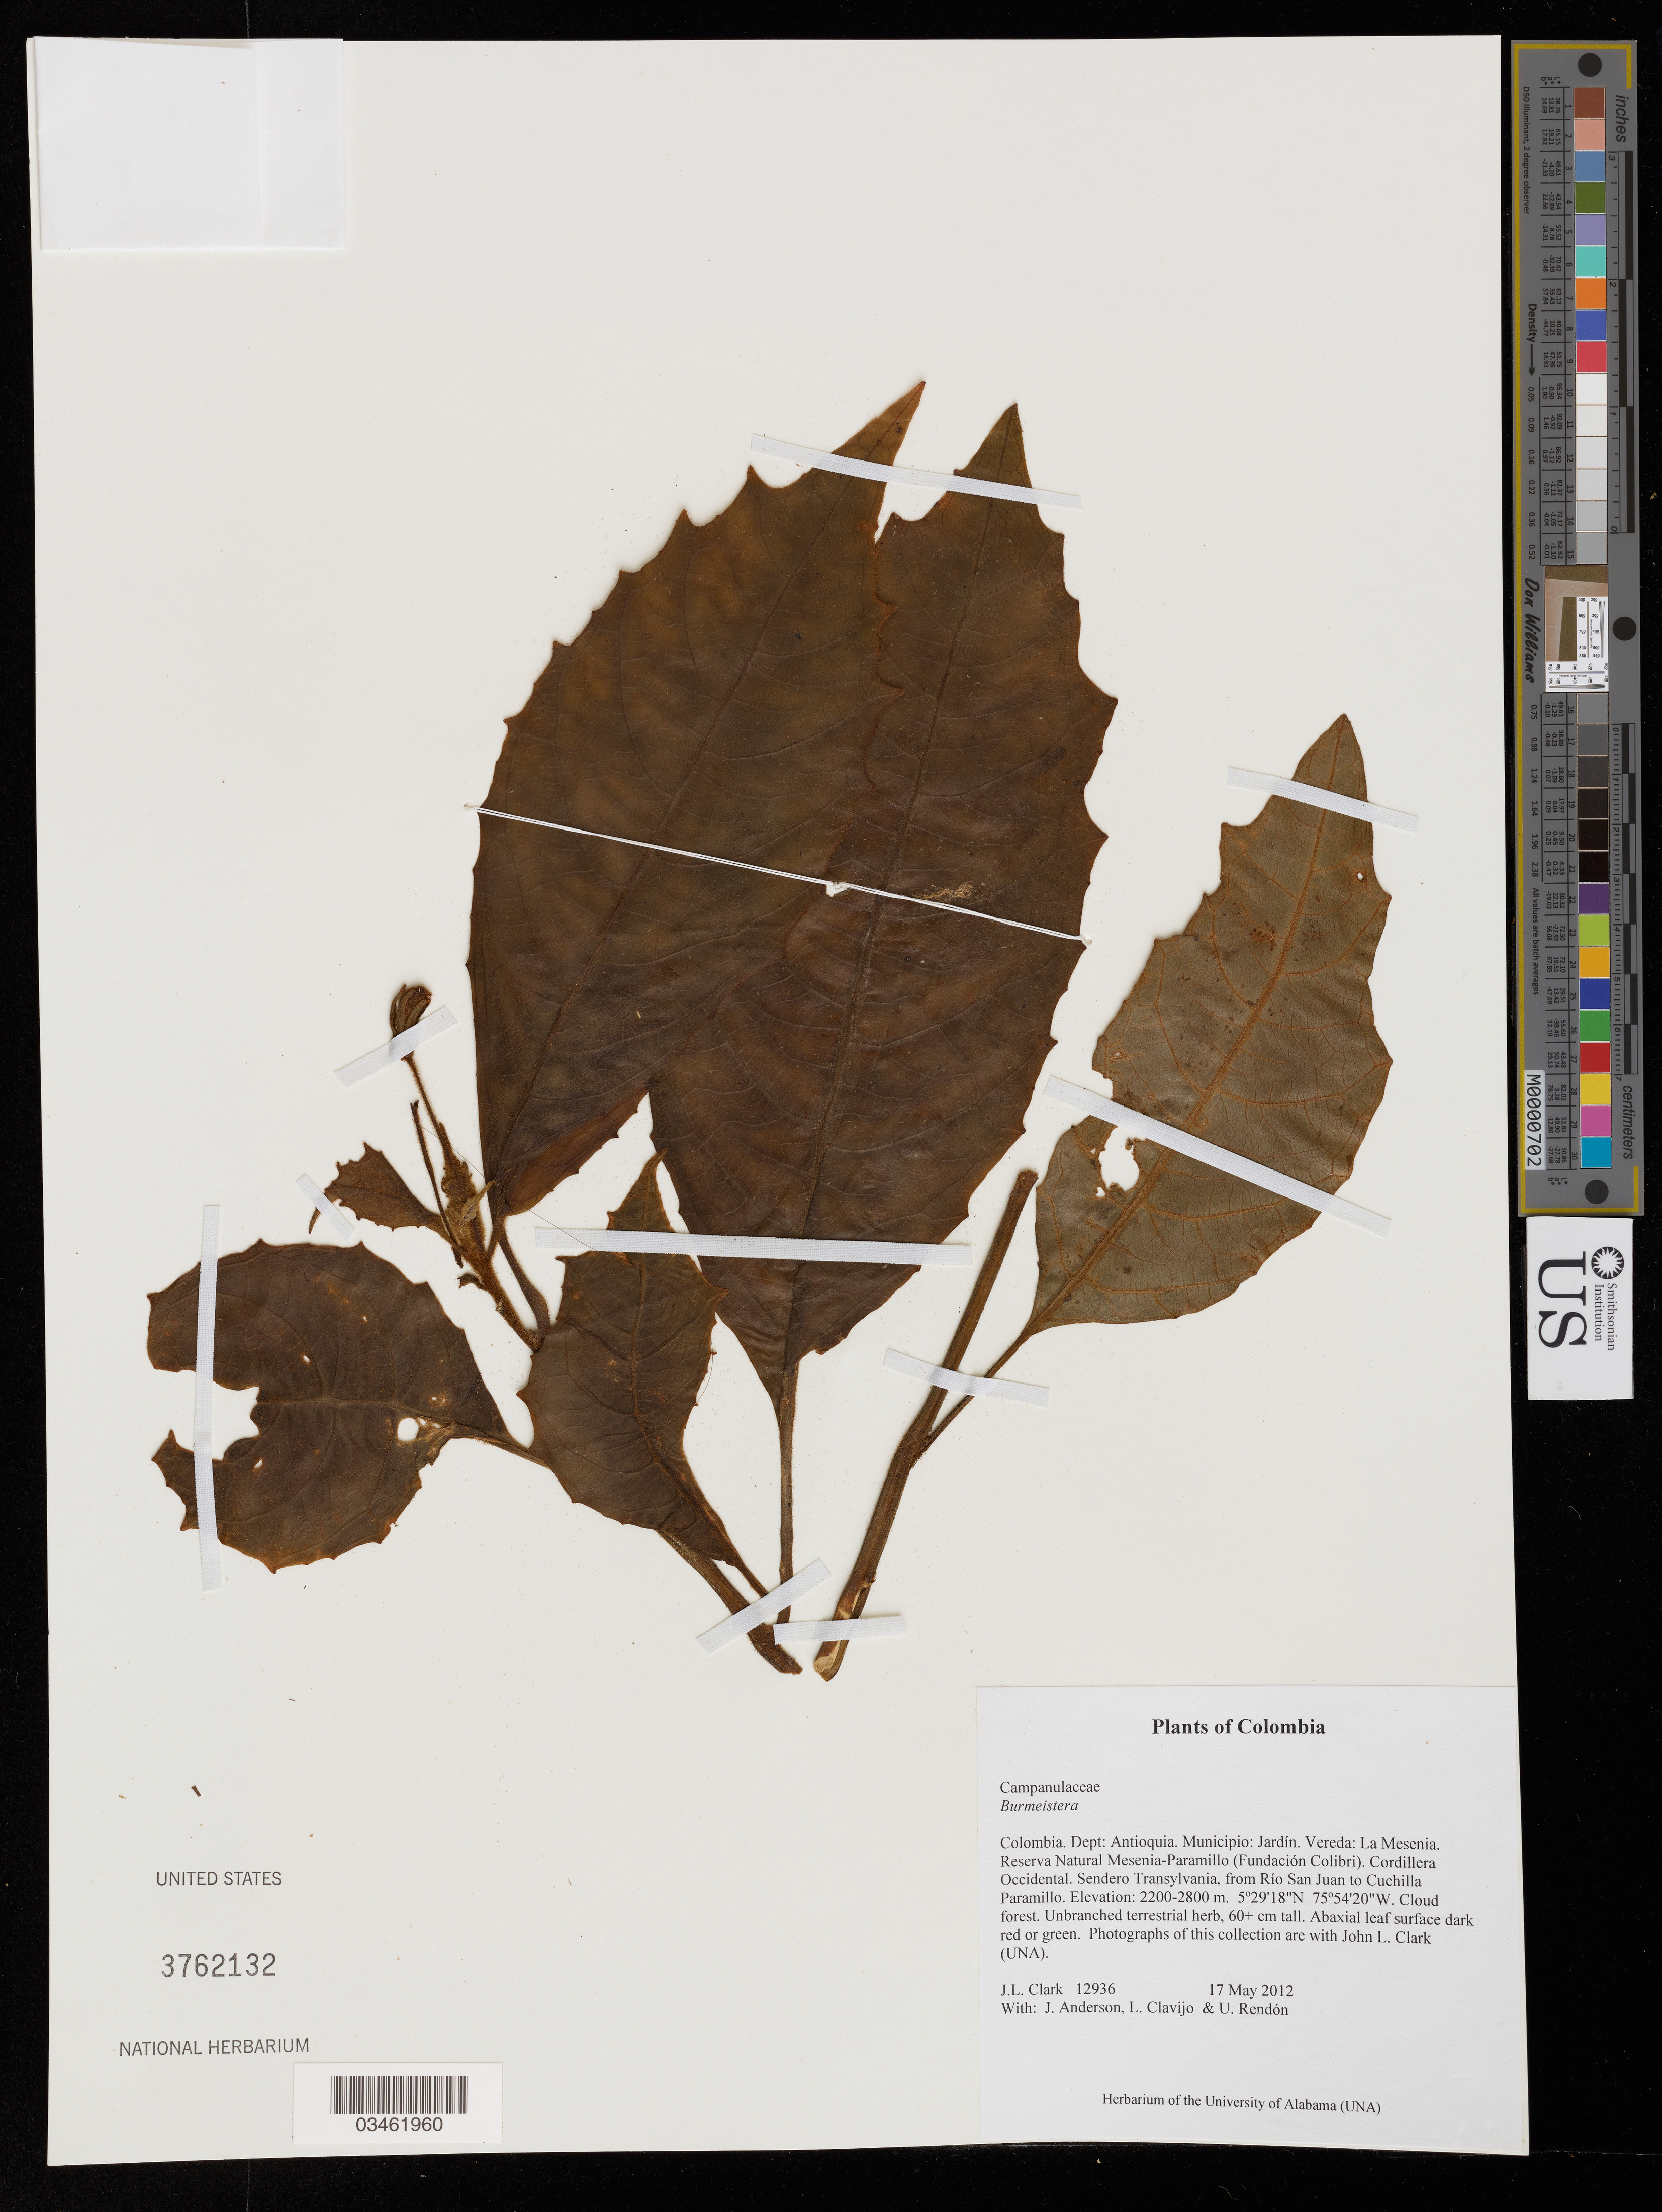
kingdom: Plantae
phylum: Tracheophyta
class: Magnoliopsida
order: Asterales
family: Campanulaceae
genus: Burmeistera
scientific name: Burmeistera sp.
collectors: J. L. Clark, J. Anderson, L. Clavijo & U. Rendón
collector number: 12936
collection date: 2012-05-17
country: Colombia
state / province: Antioquia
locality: Dept: Antioquia. Municipio: Jardín. Vereda: La Mesenia. Reserva Natural Mesenia-Paramillo (Fundación Colibri). Cordillera Occidental. Sendero Transylvania, from Río San Juan to Cuchilla Paramillo.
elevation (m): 2200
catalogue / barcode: US 3762132